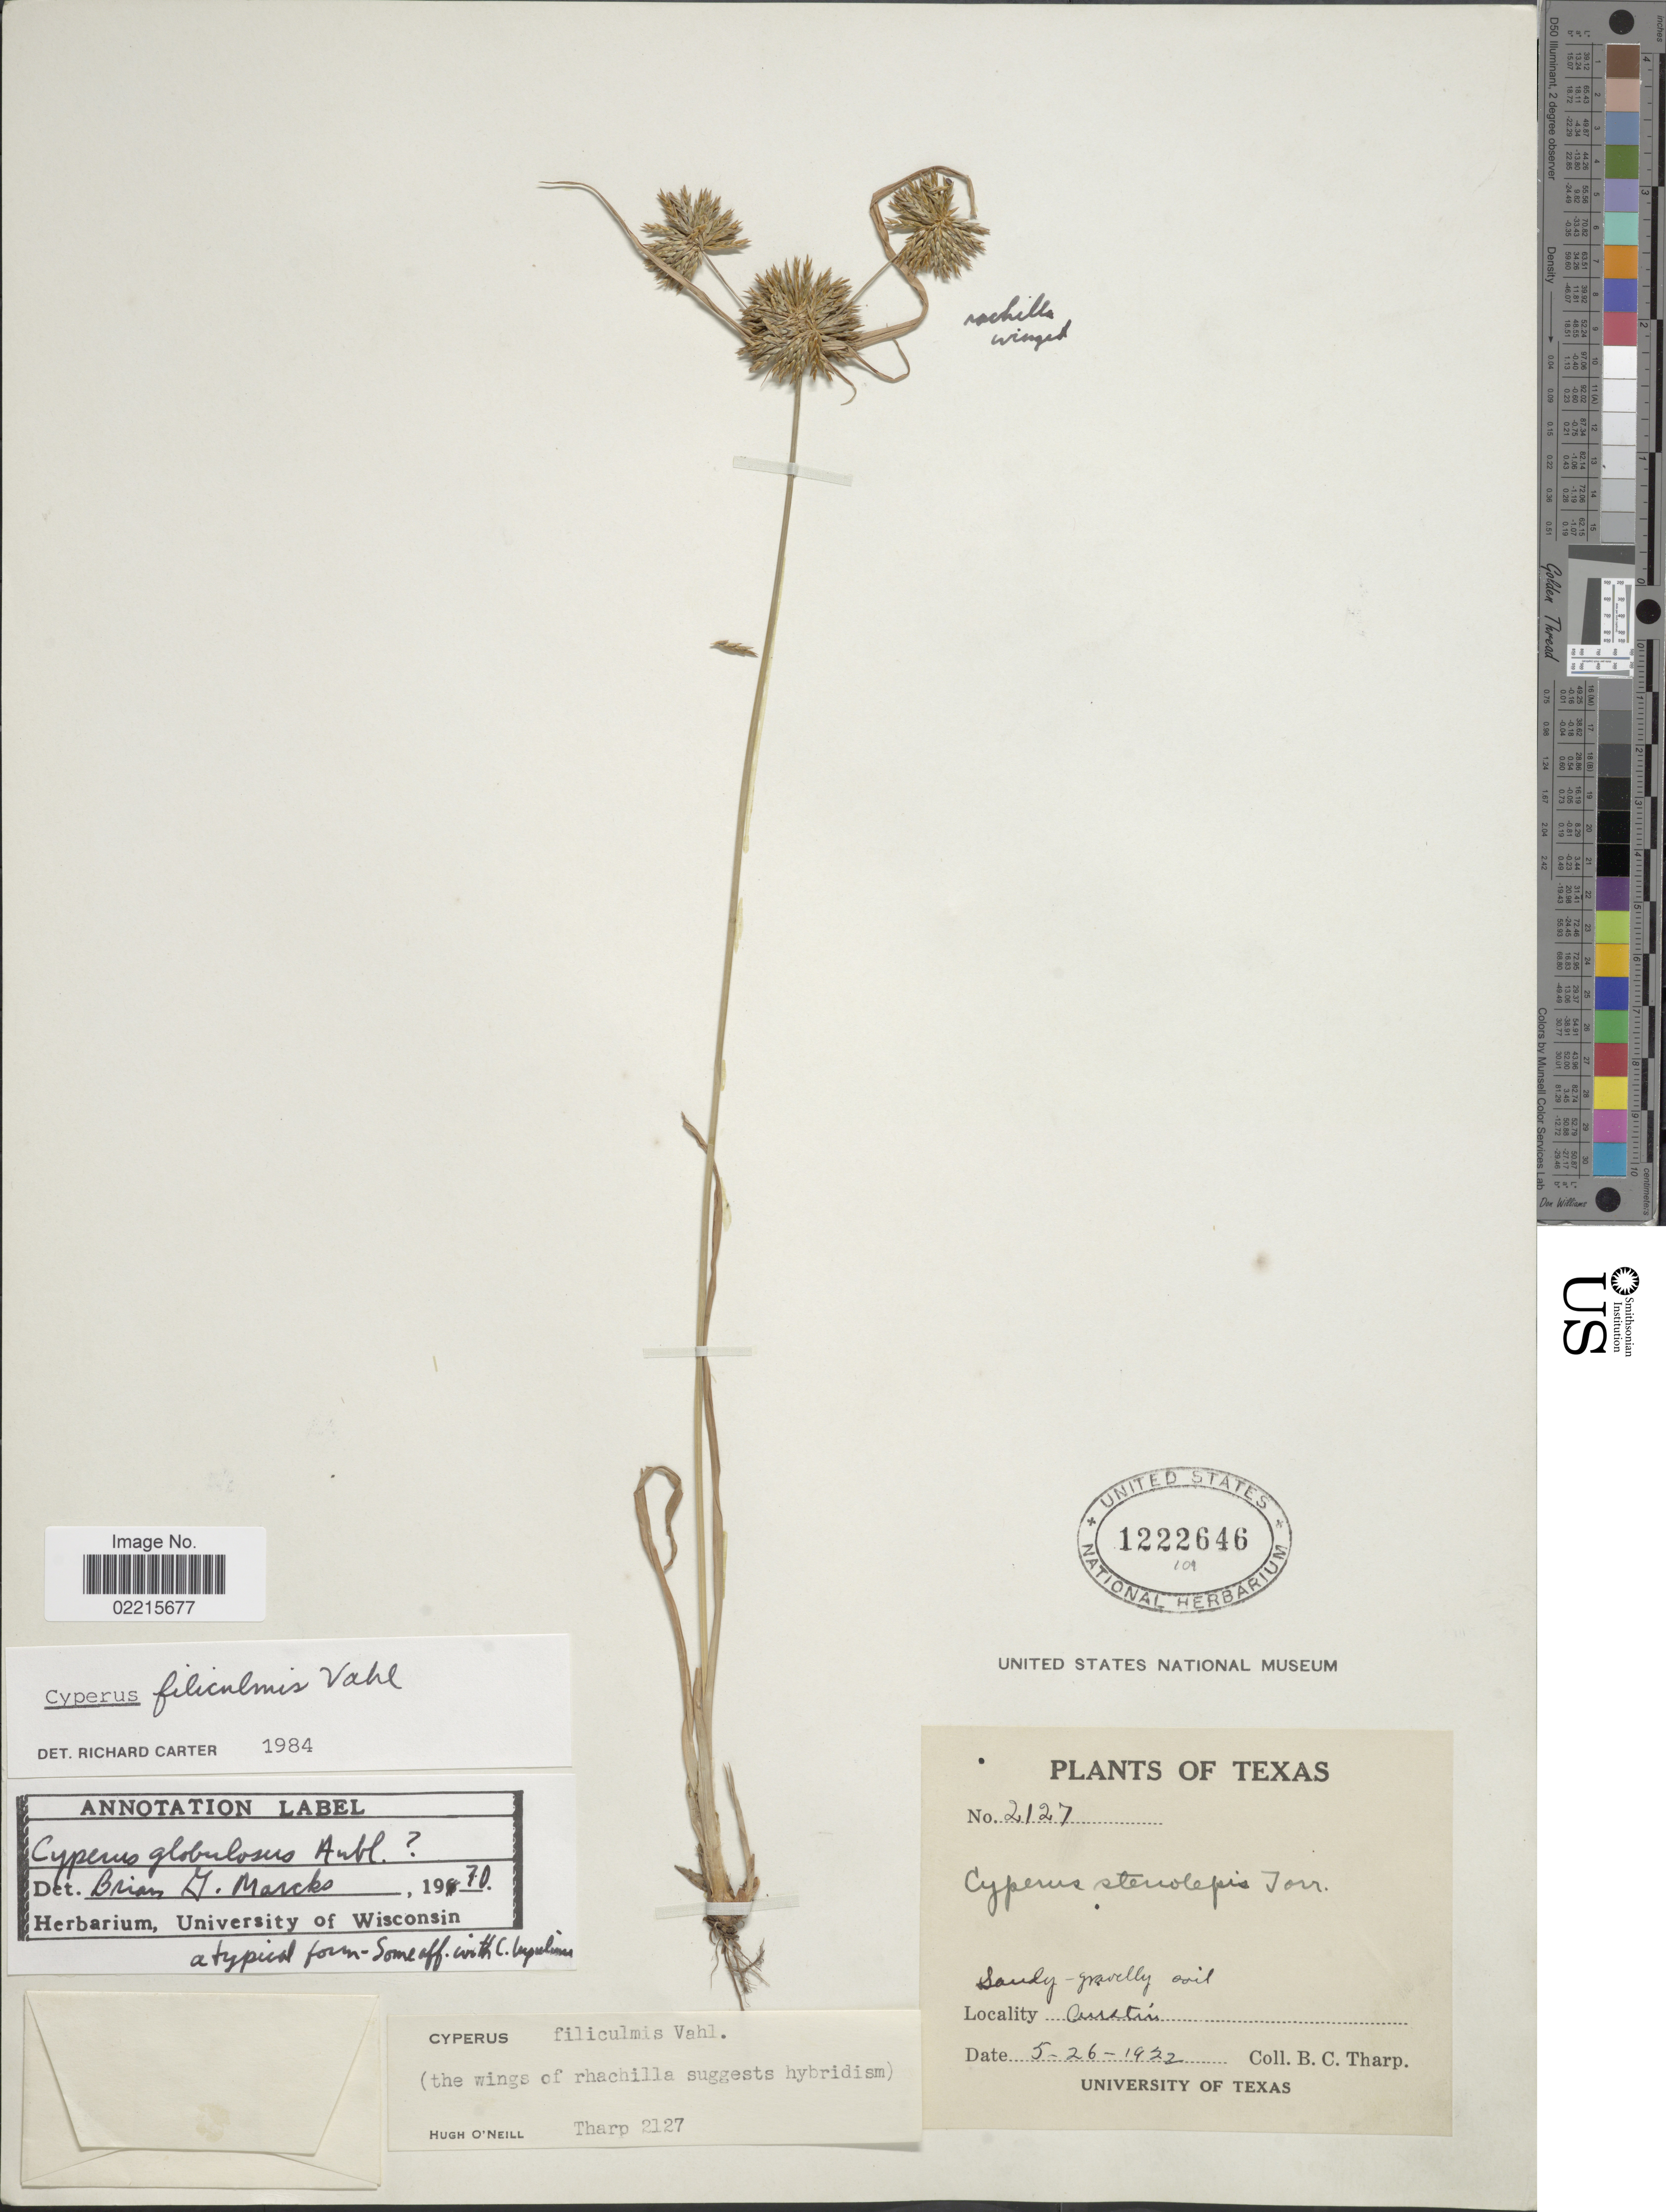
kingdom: Plantae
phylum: Tracheophyta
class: Liliopsida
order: Poales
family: Cyperaceae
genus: Cyperus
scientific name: Cyperus filiculmis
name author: Vahl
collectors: B. C. Tharp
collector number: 2127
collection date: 1922-05-26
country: United States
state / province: Texas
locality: Austin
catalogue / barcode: US 1222646